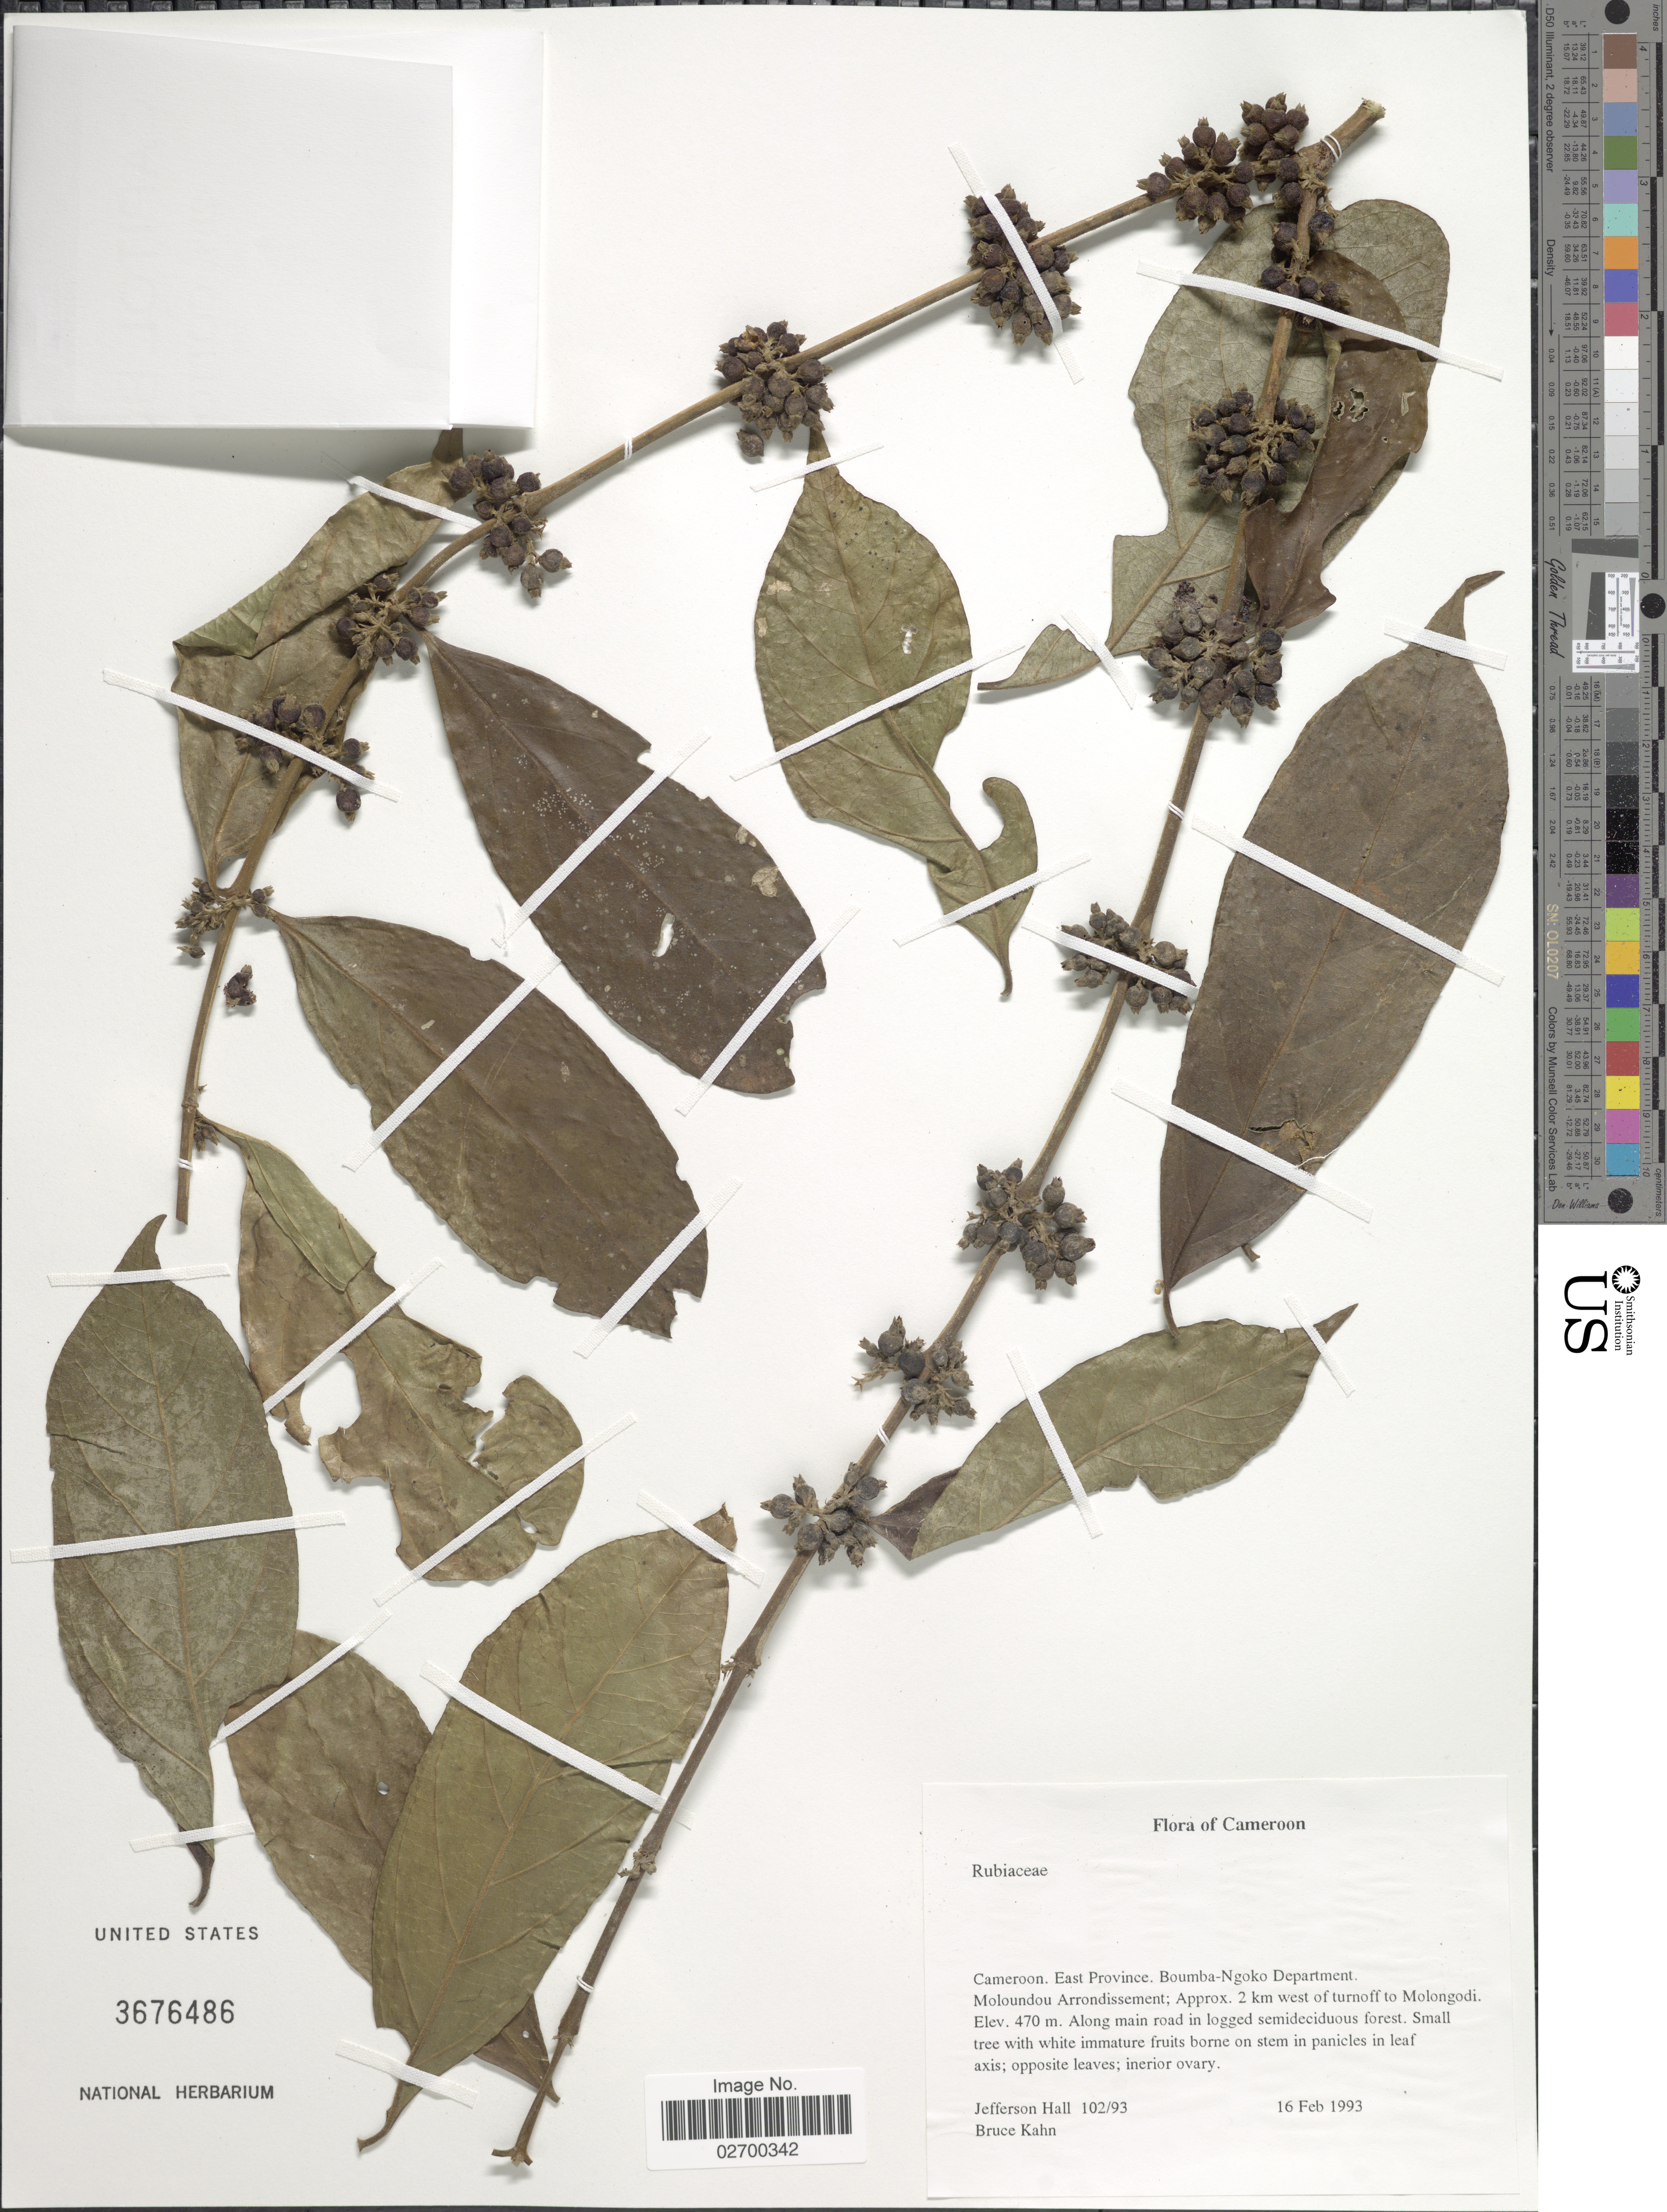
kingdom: Plantae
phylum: Tracheophyta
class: Magnoliopsida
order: Gentianales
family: Rubiaceae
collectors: J. Hall & B. Kahn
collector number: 102/93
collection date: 1993-02-16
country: Cameroon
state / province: Est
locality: East Province. Boumba-Ngoko Department. Moloundou Arrondissement; Approx. 2 km west of turnoff to Molongodi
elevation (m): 470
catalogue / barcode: US 3676486